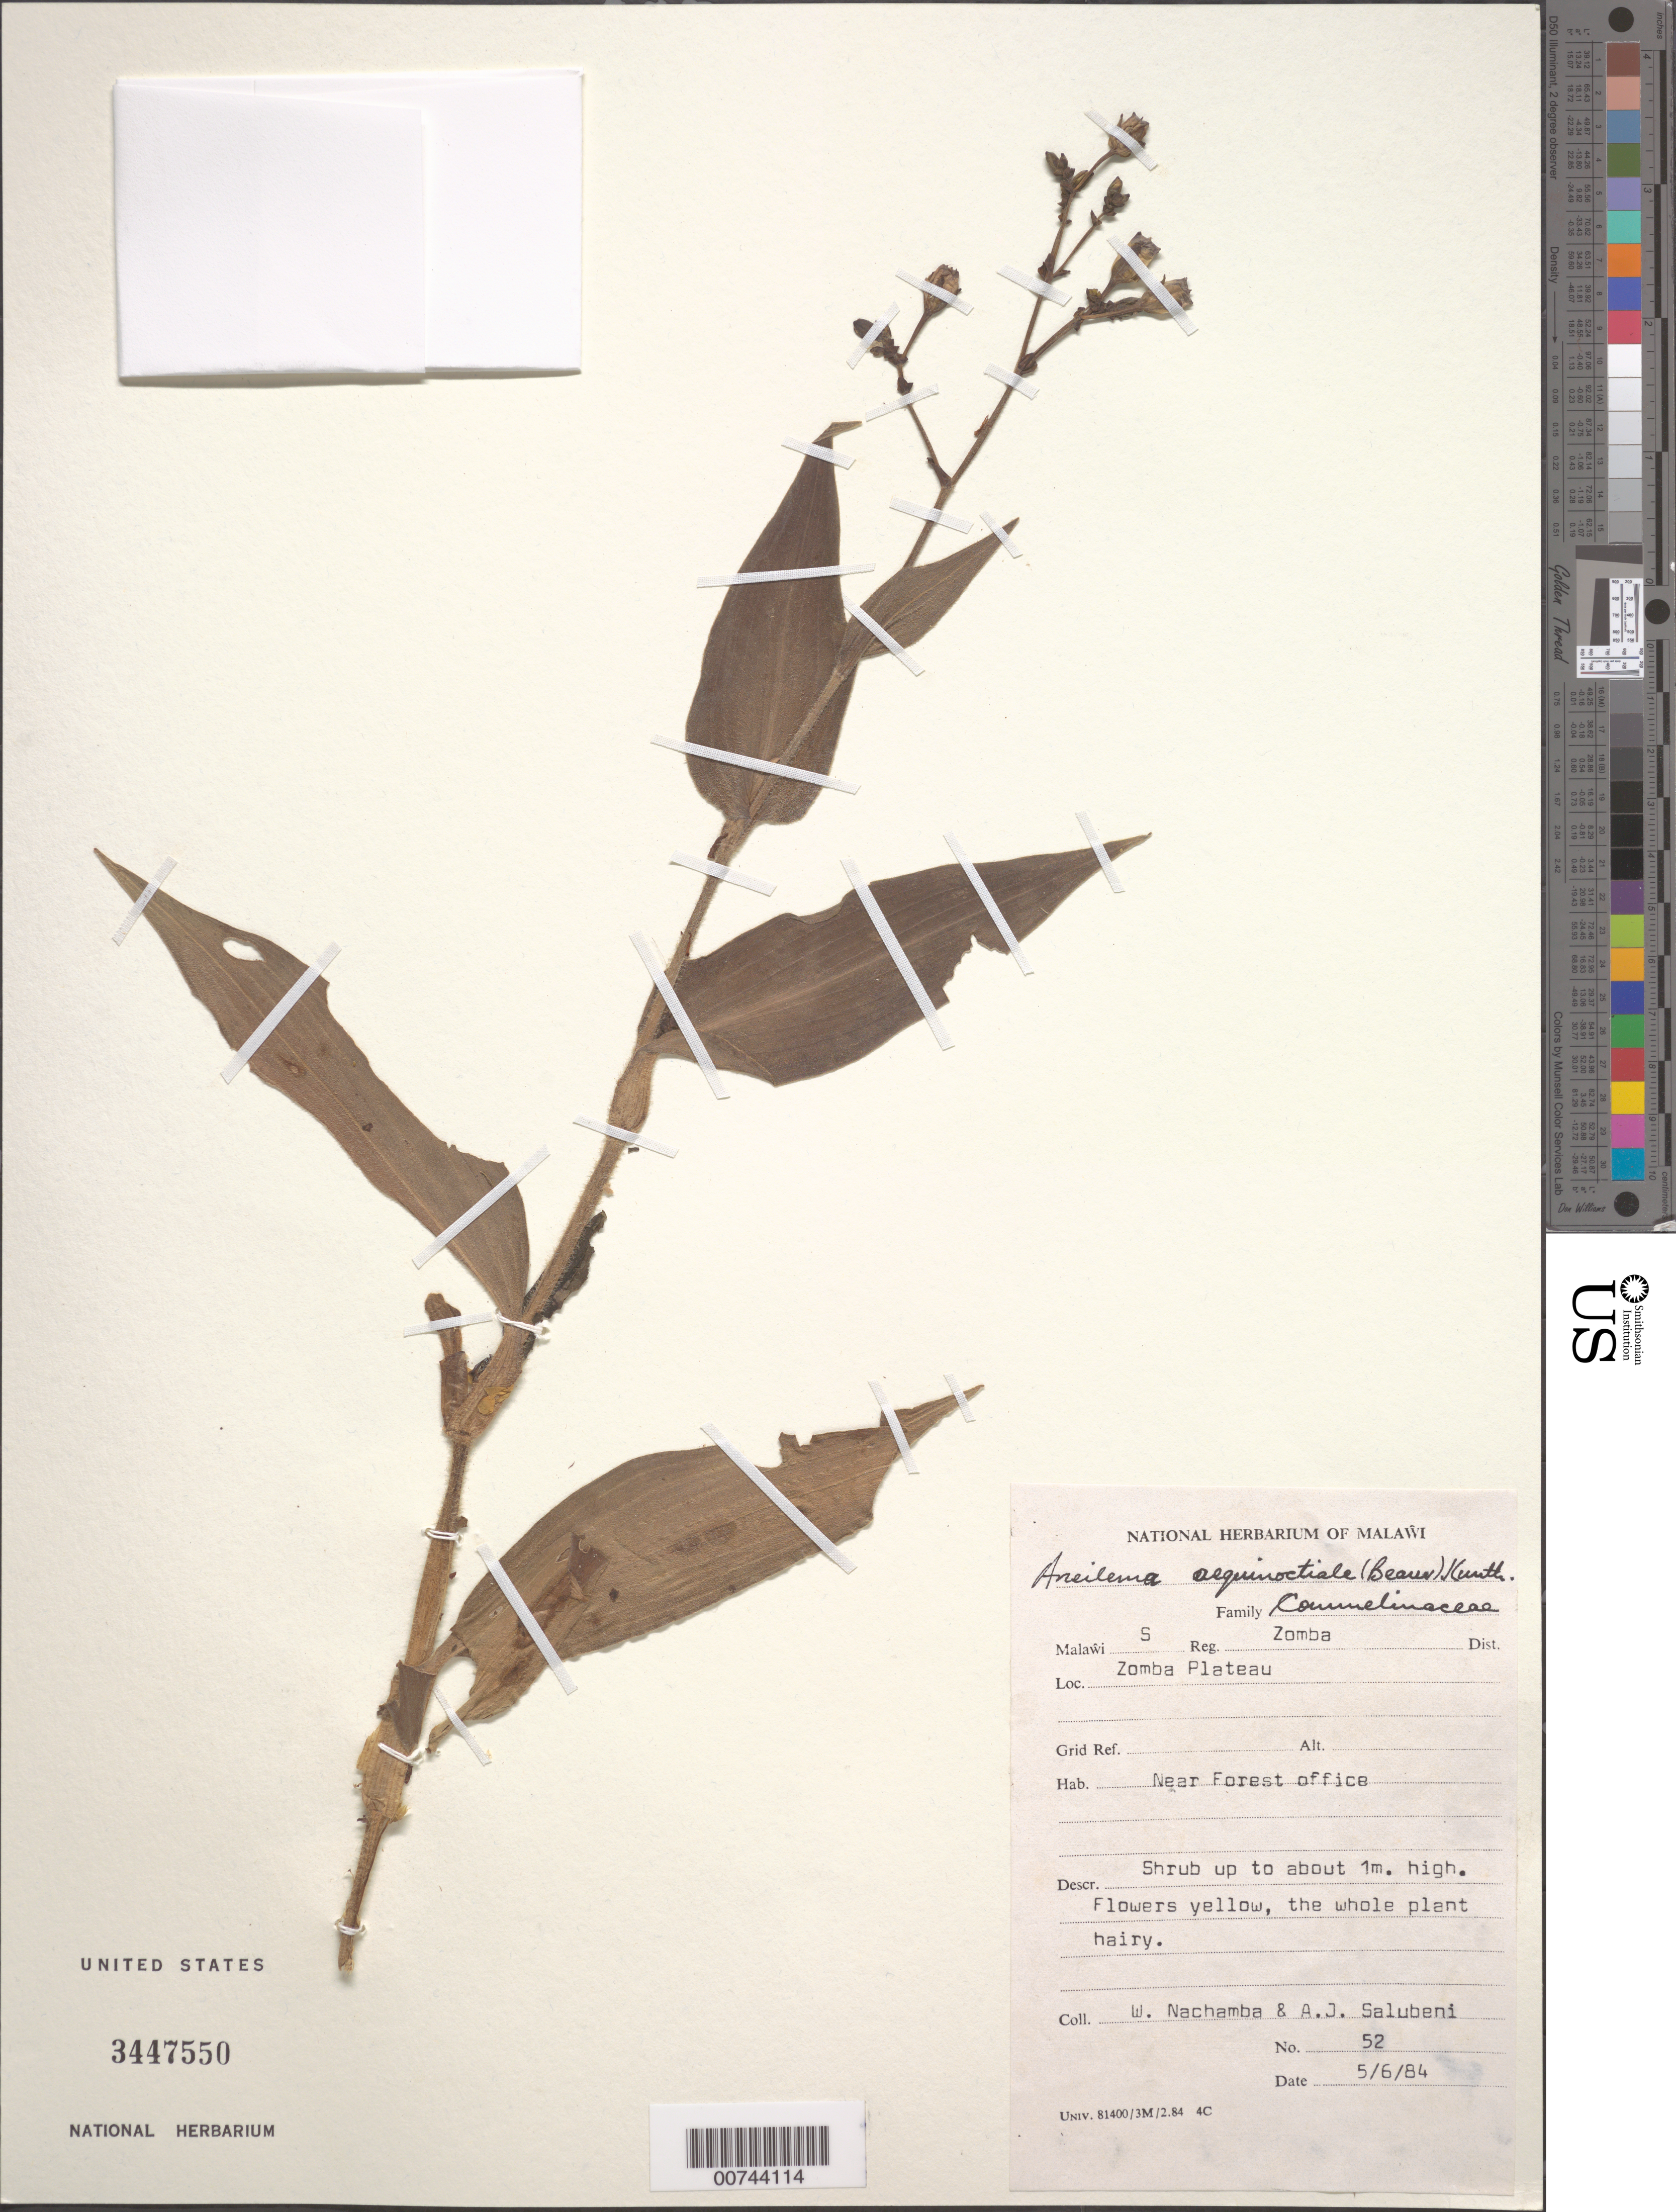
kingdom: Plantae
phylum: Tracheophyta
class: Liliopsida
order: Commelinales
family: Commelinaceae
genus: Aneilema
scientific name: Aneilema aequinoctiale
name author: (P. Beauv.) Loudon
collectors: W. Nachamba & A. J. Salubeni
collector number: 52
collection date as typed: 05 Jun 1984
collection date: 1984-06-05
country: Malawi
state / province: Southern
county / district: Zomba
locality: Zomba plateau, Chitinji stream.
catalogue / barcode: US 3447550